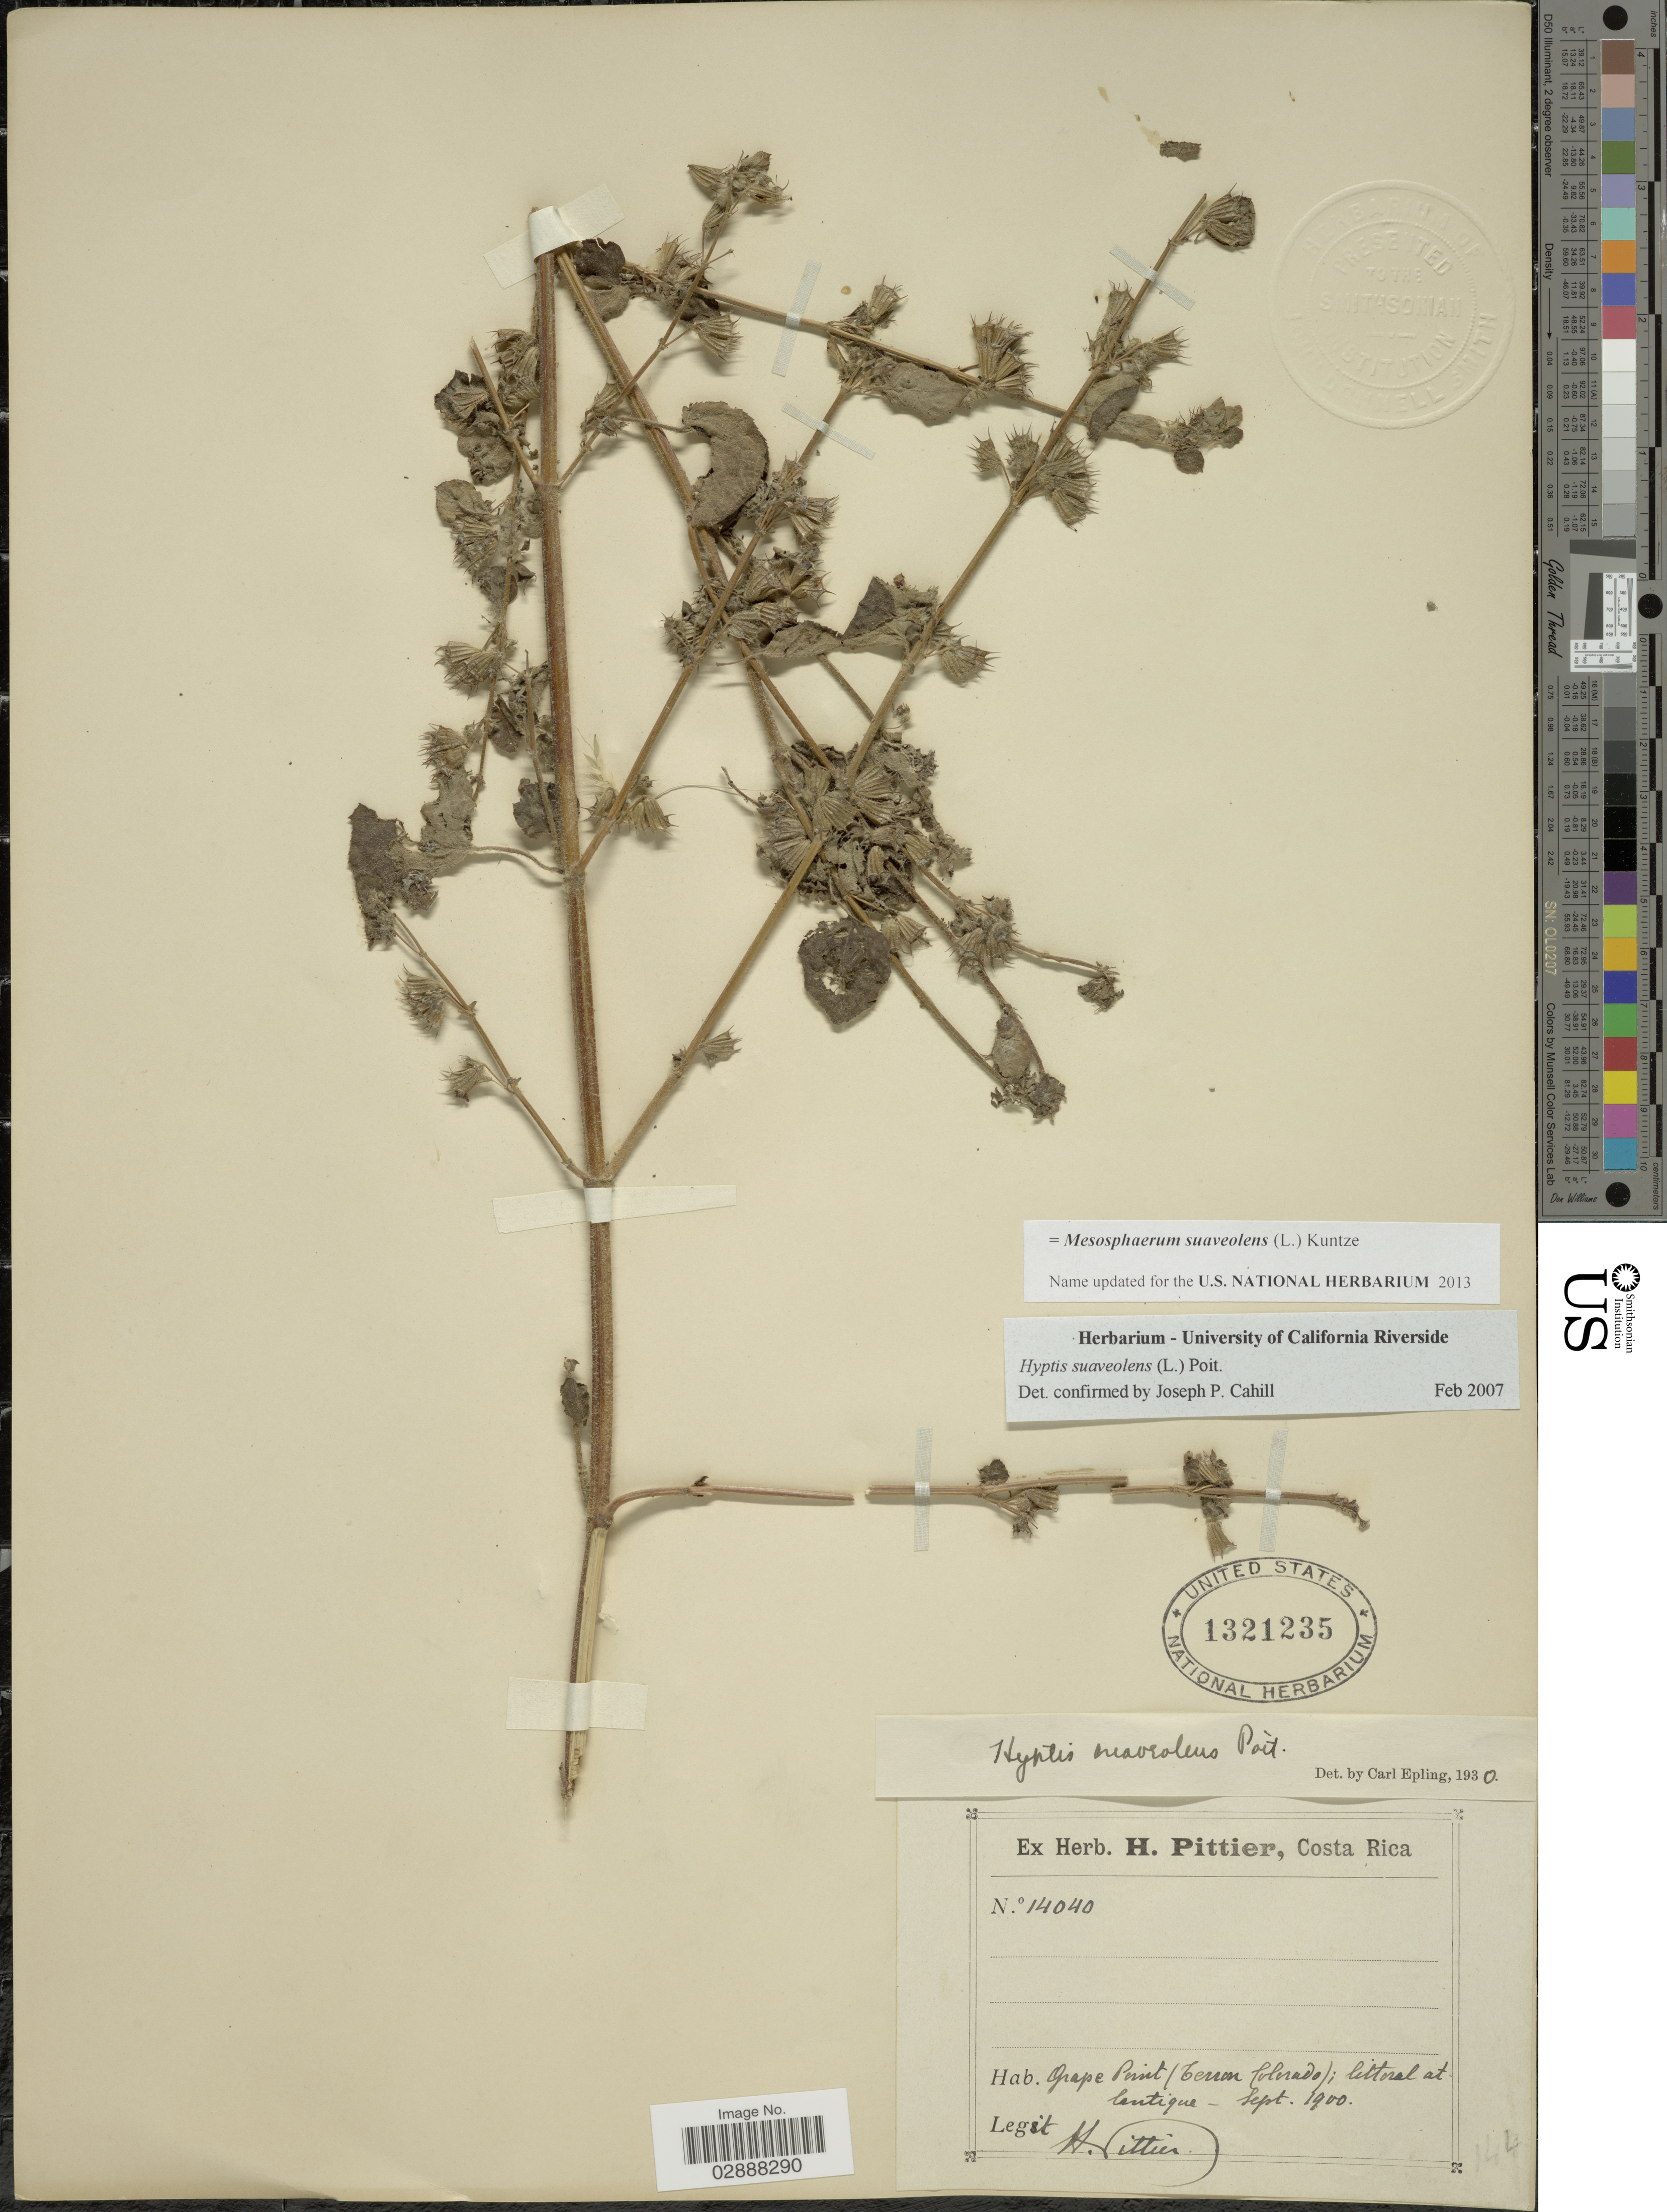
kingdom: Plantae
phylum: Tracheophyta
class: Magnoliopsida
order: Lamiales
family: Lamiaceae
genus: Mesosphaerum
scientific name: Mesosphaerum suaveolens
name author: (L.) Kuntze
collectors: H. F. Pittier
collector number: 14040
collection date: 1900-09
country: Costa Rica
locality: Grape Point (Terron Colorado); littoral atlantique.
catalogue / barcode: US 1321235